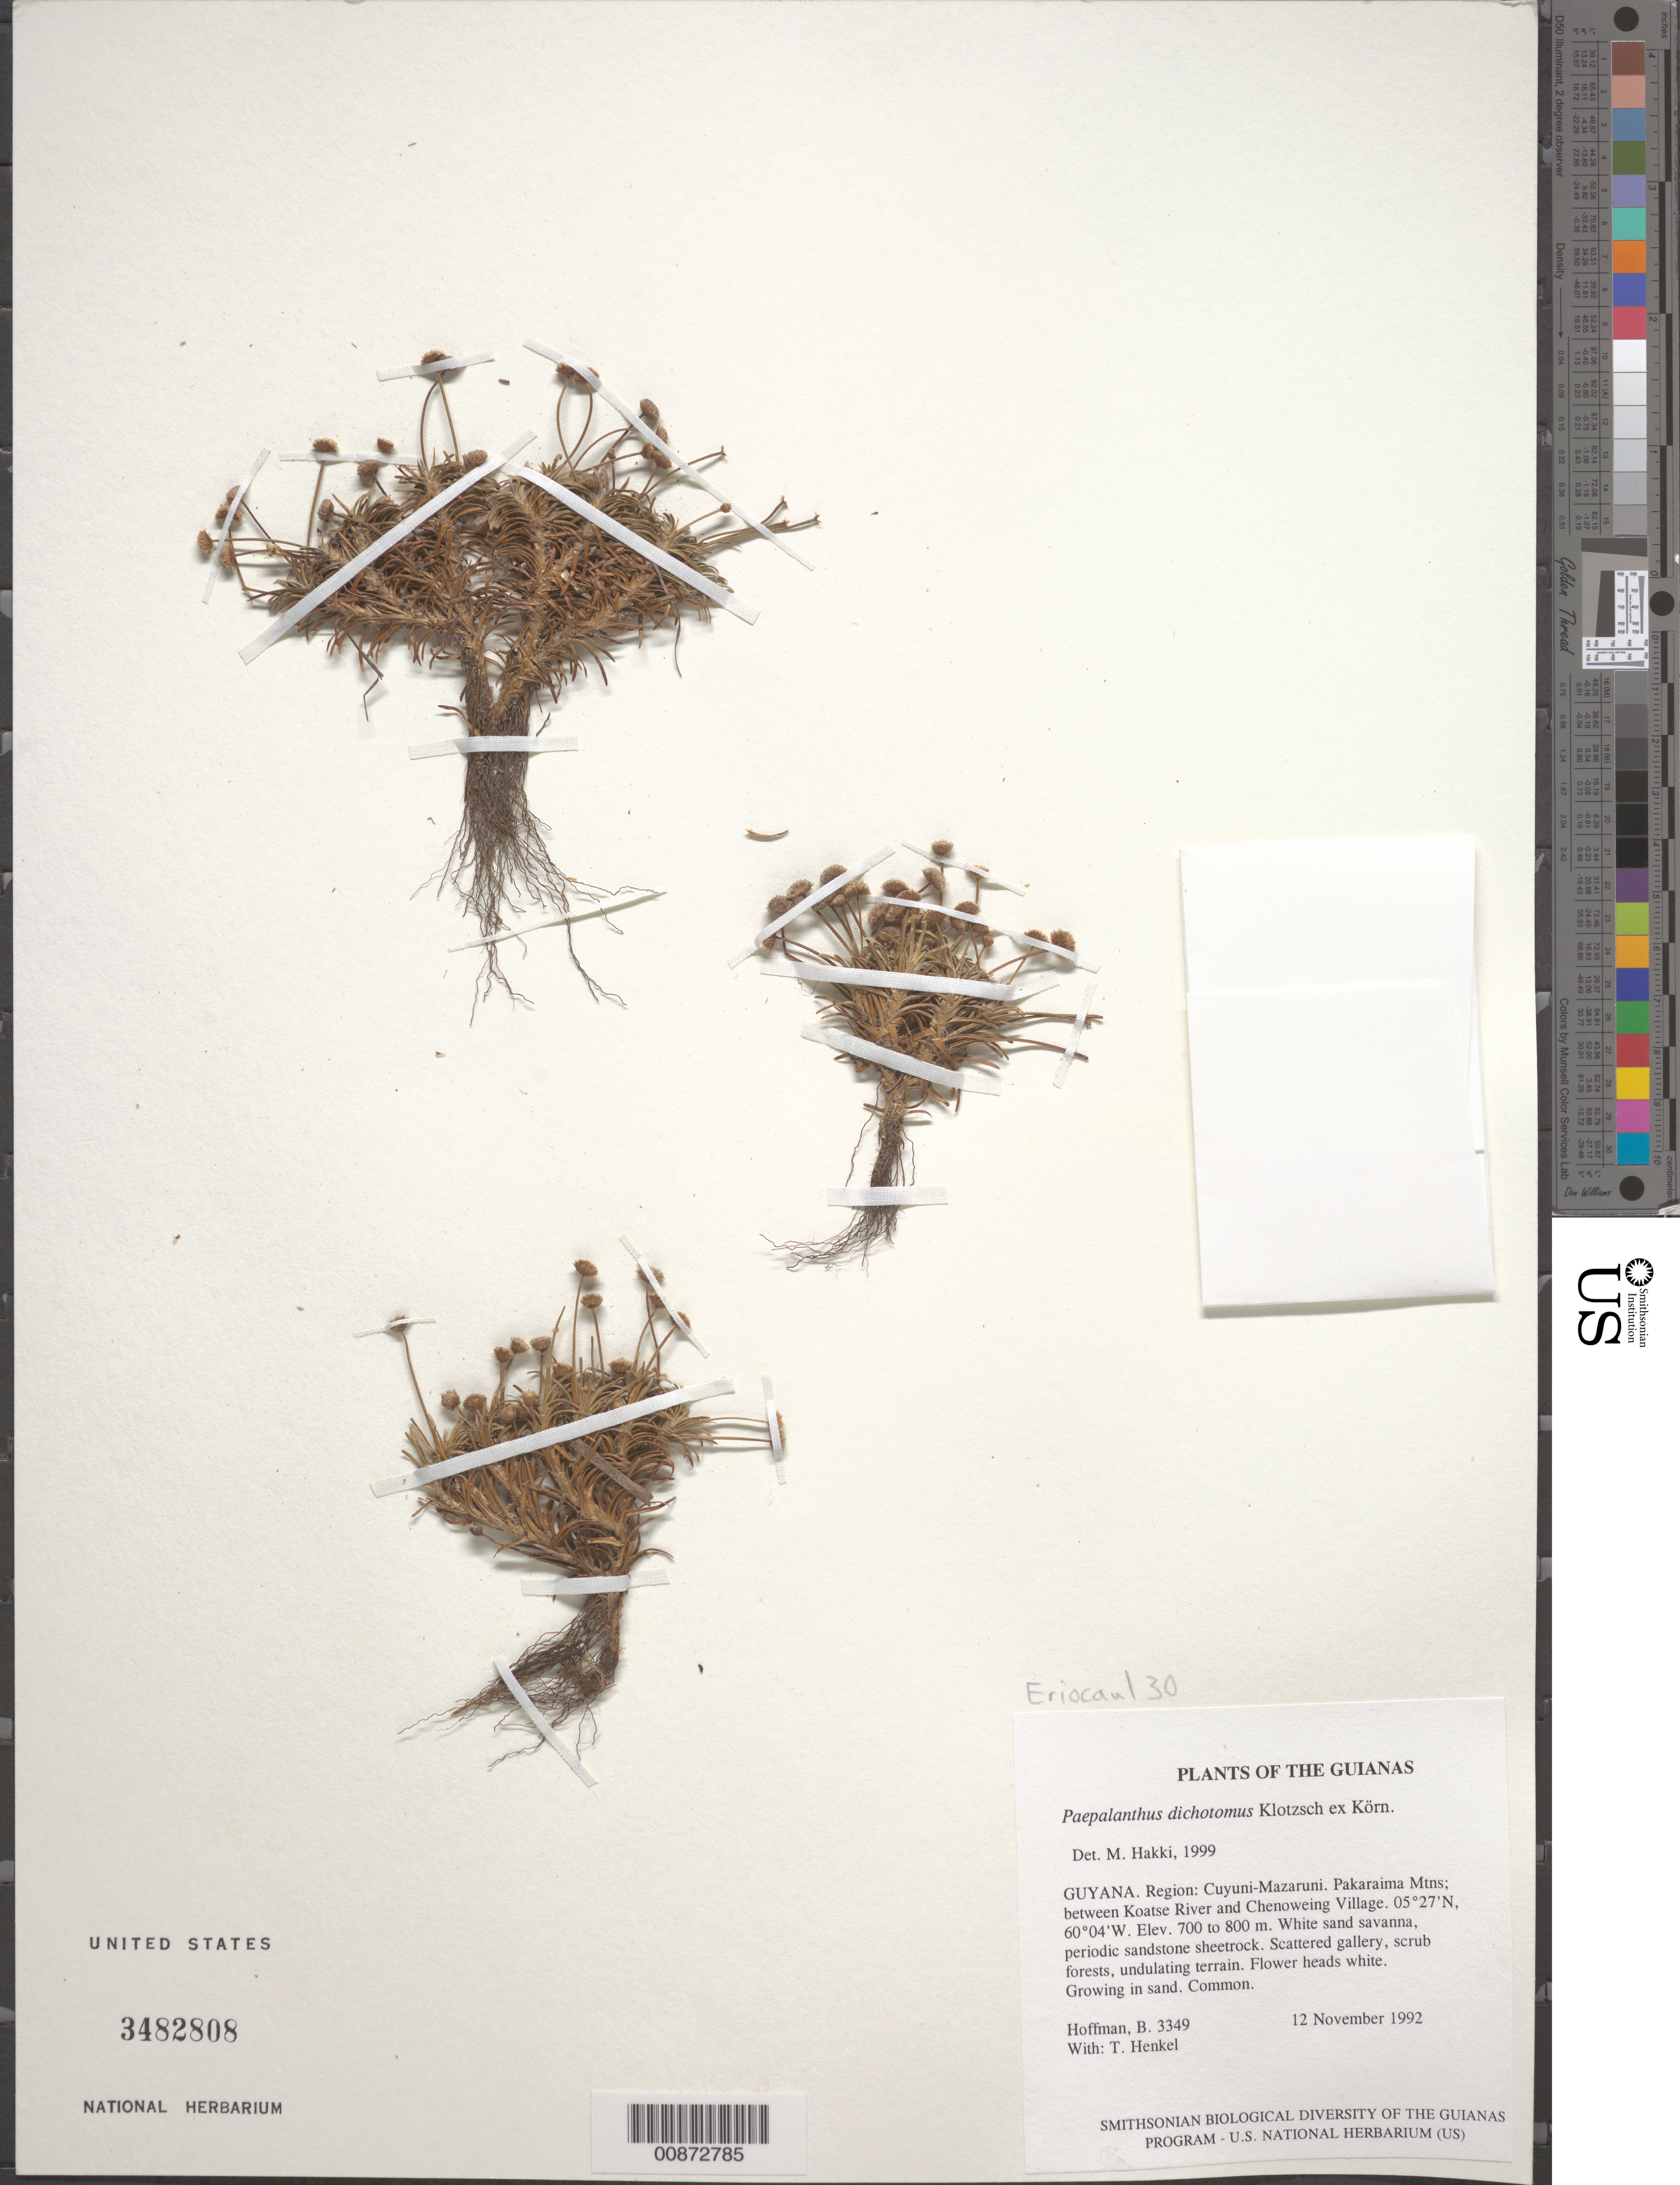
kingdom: Plantae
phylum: Tracheophyta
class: Liliopsida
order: Poales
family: Eriocaulaceae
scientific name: Giuliettia dichotoma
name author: (Klotzsch ex Körn.) Andrino & Sano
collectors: B. Hoffman & T. Henkel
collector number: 3349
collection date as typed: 12 November 1992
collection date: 1992-11-12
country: Guyana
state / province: Cuyuni-Mazaruni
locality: Pakaraima Mountains; between Koatse River and Chenoweing village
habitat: White sand savanna, periodic sandstone sheetrock. Scattered gallery, scrub forests, undulating terrain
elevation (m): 700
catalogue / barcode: US 3482808